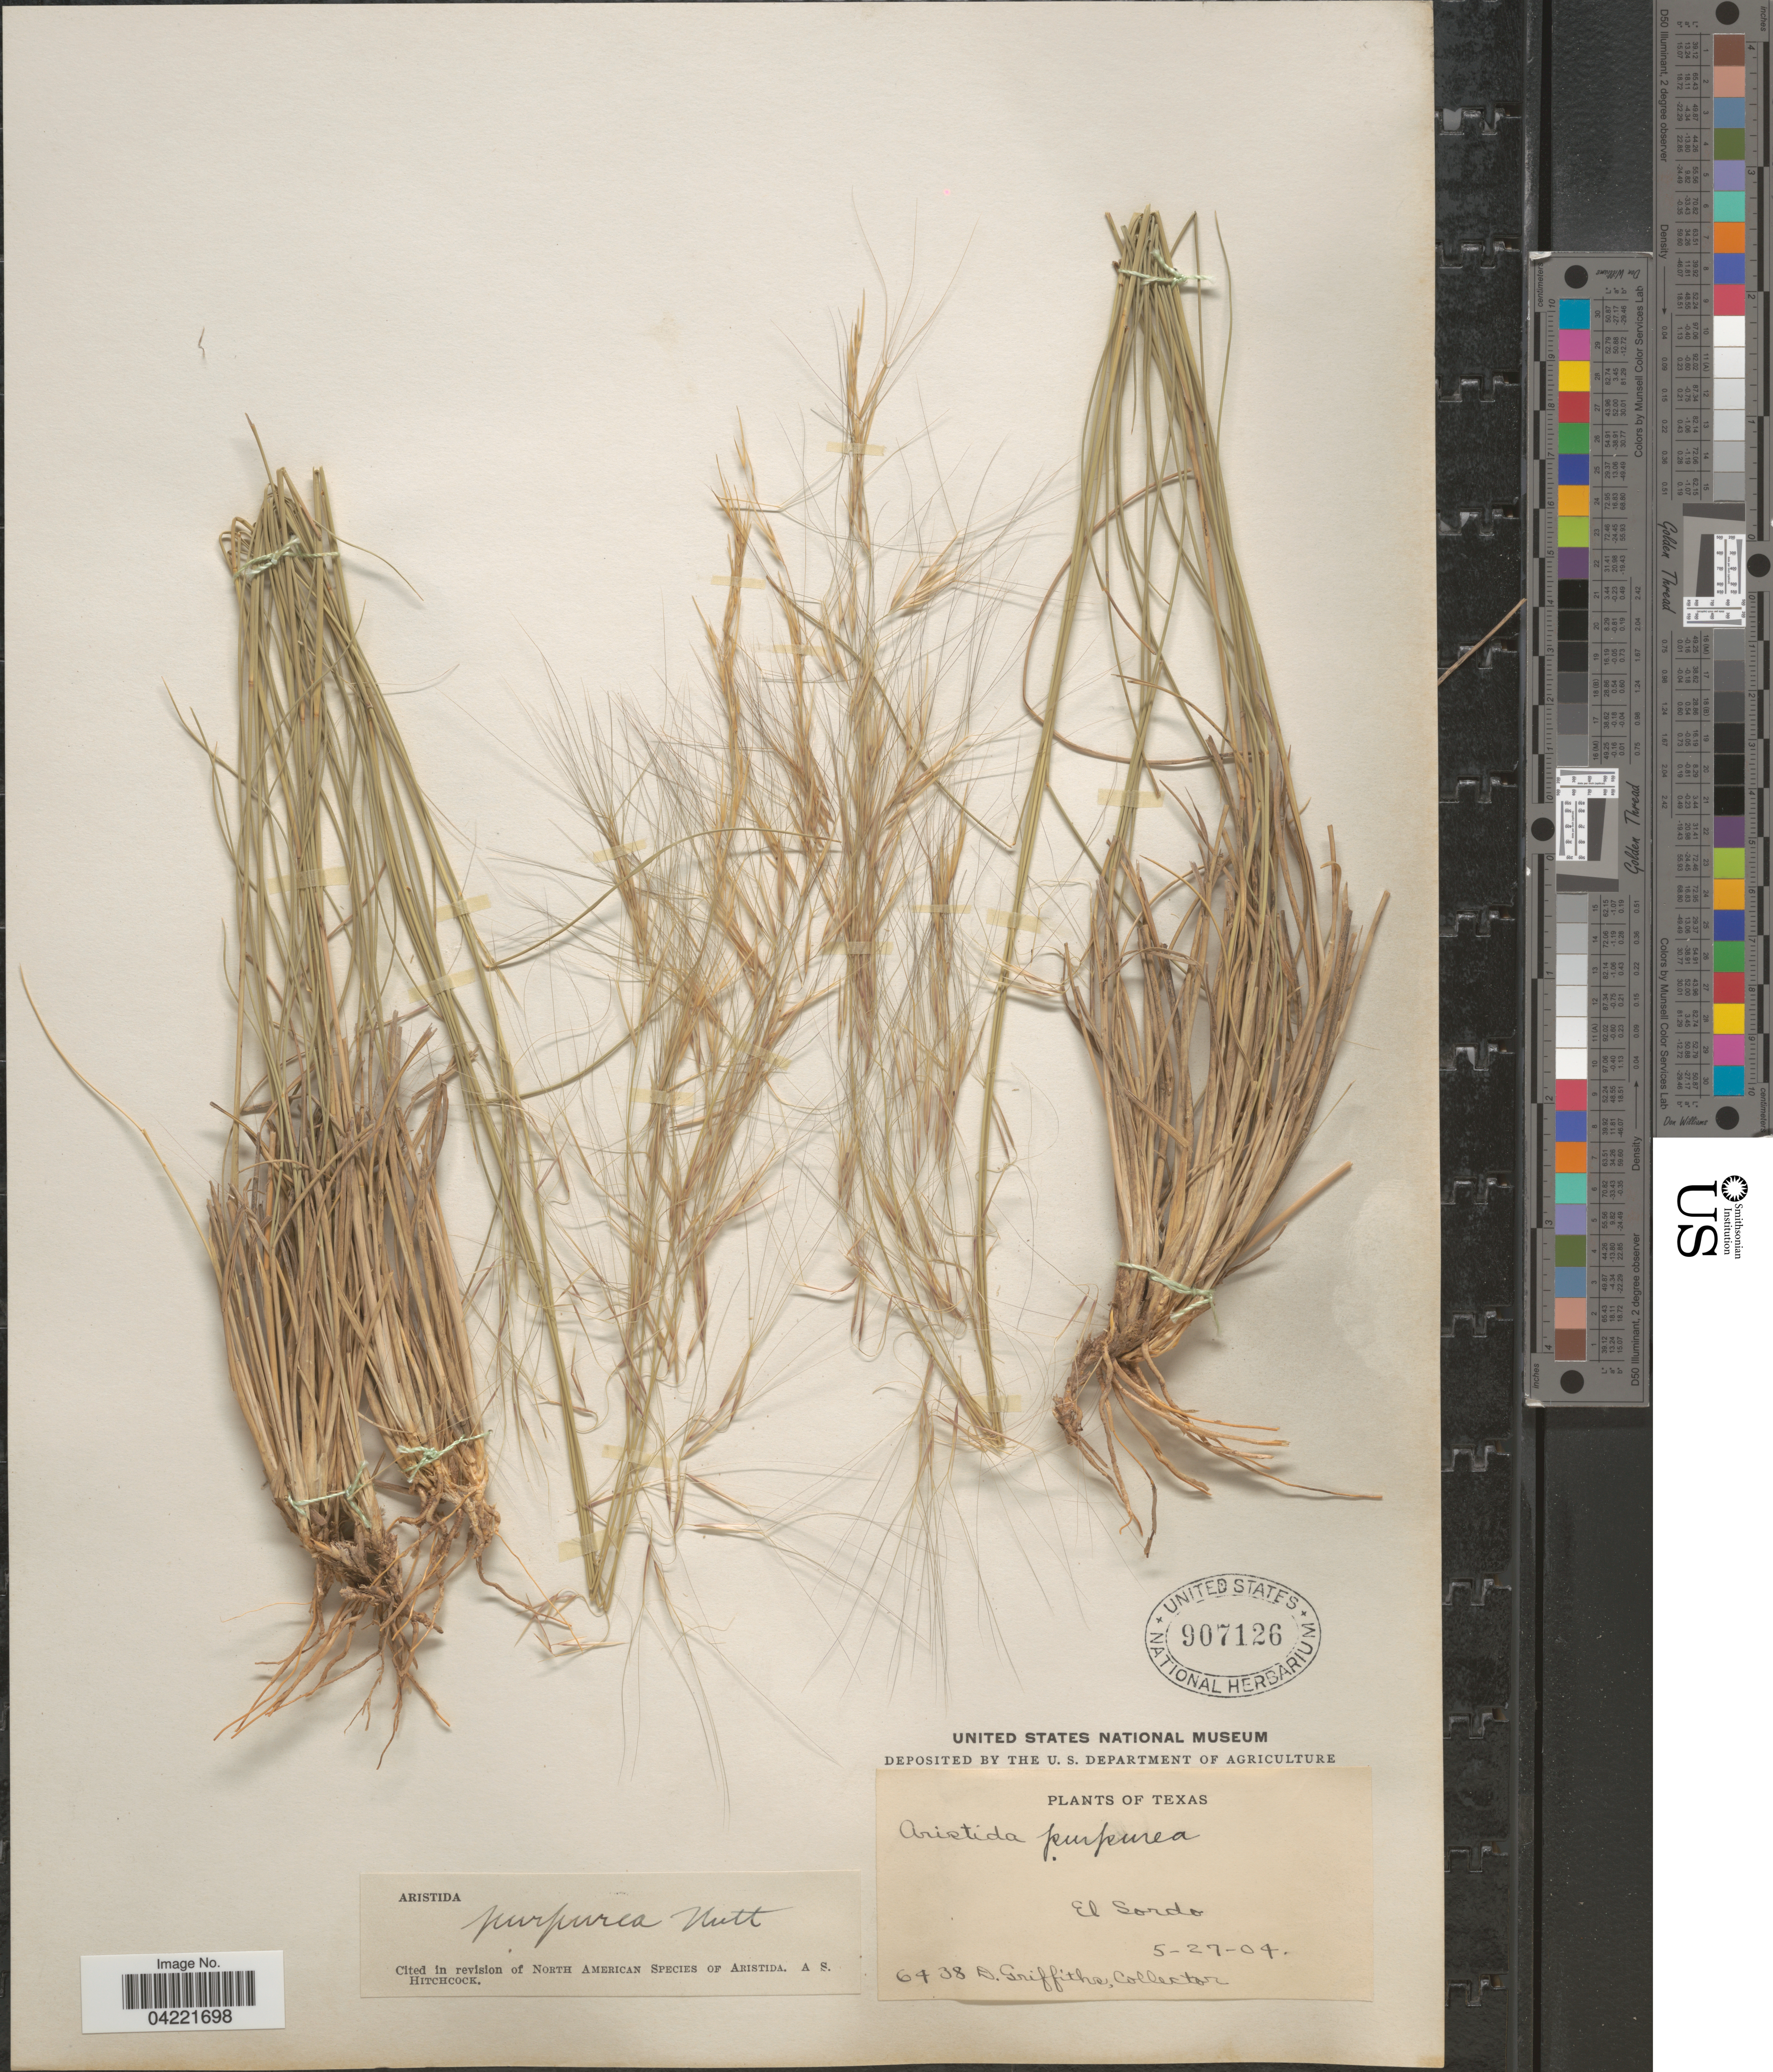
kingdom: Plantae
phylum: Tracheophyta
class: Liliopsida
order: Poales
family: Poaceae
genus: Aristida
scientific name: Aristida purpurea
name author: Nutt.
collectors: D. Griffiths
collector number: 6438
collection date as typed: Transcribed d/m/y: 27/5/4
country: United States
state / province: Texas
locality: El Sordo.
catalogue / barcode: US 907126